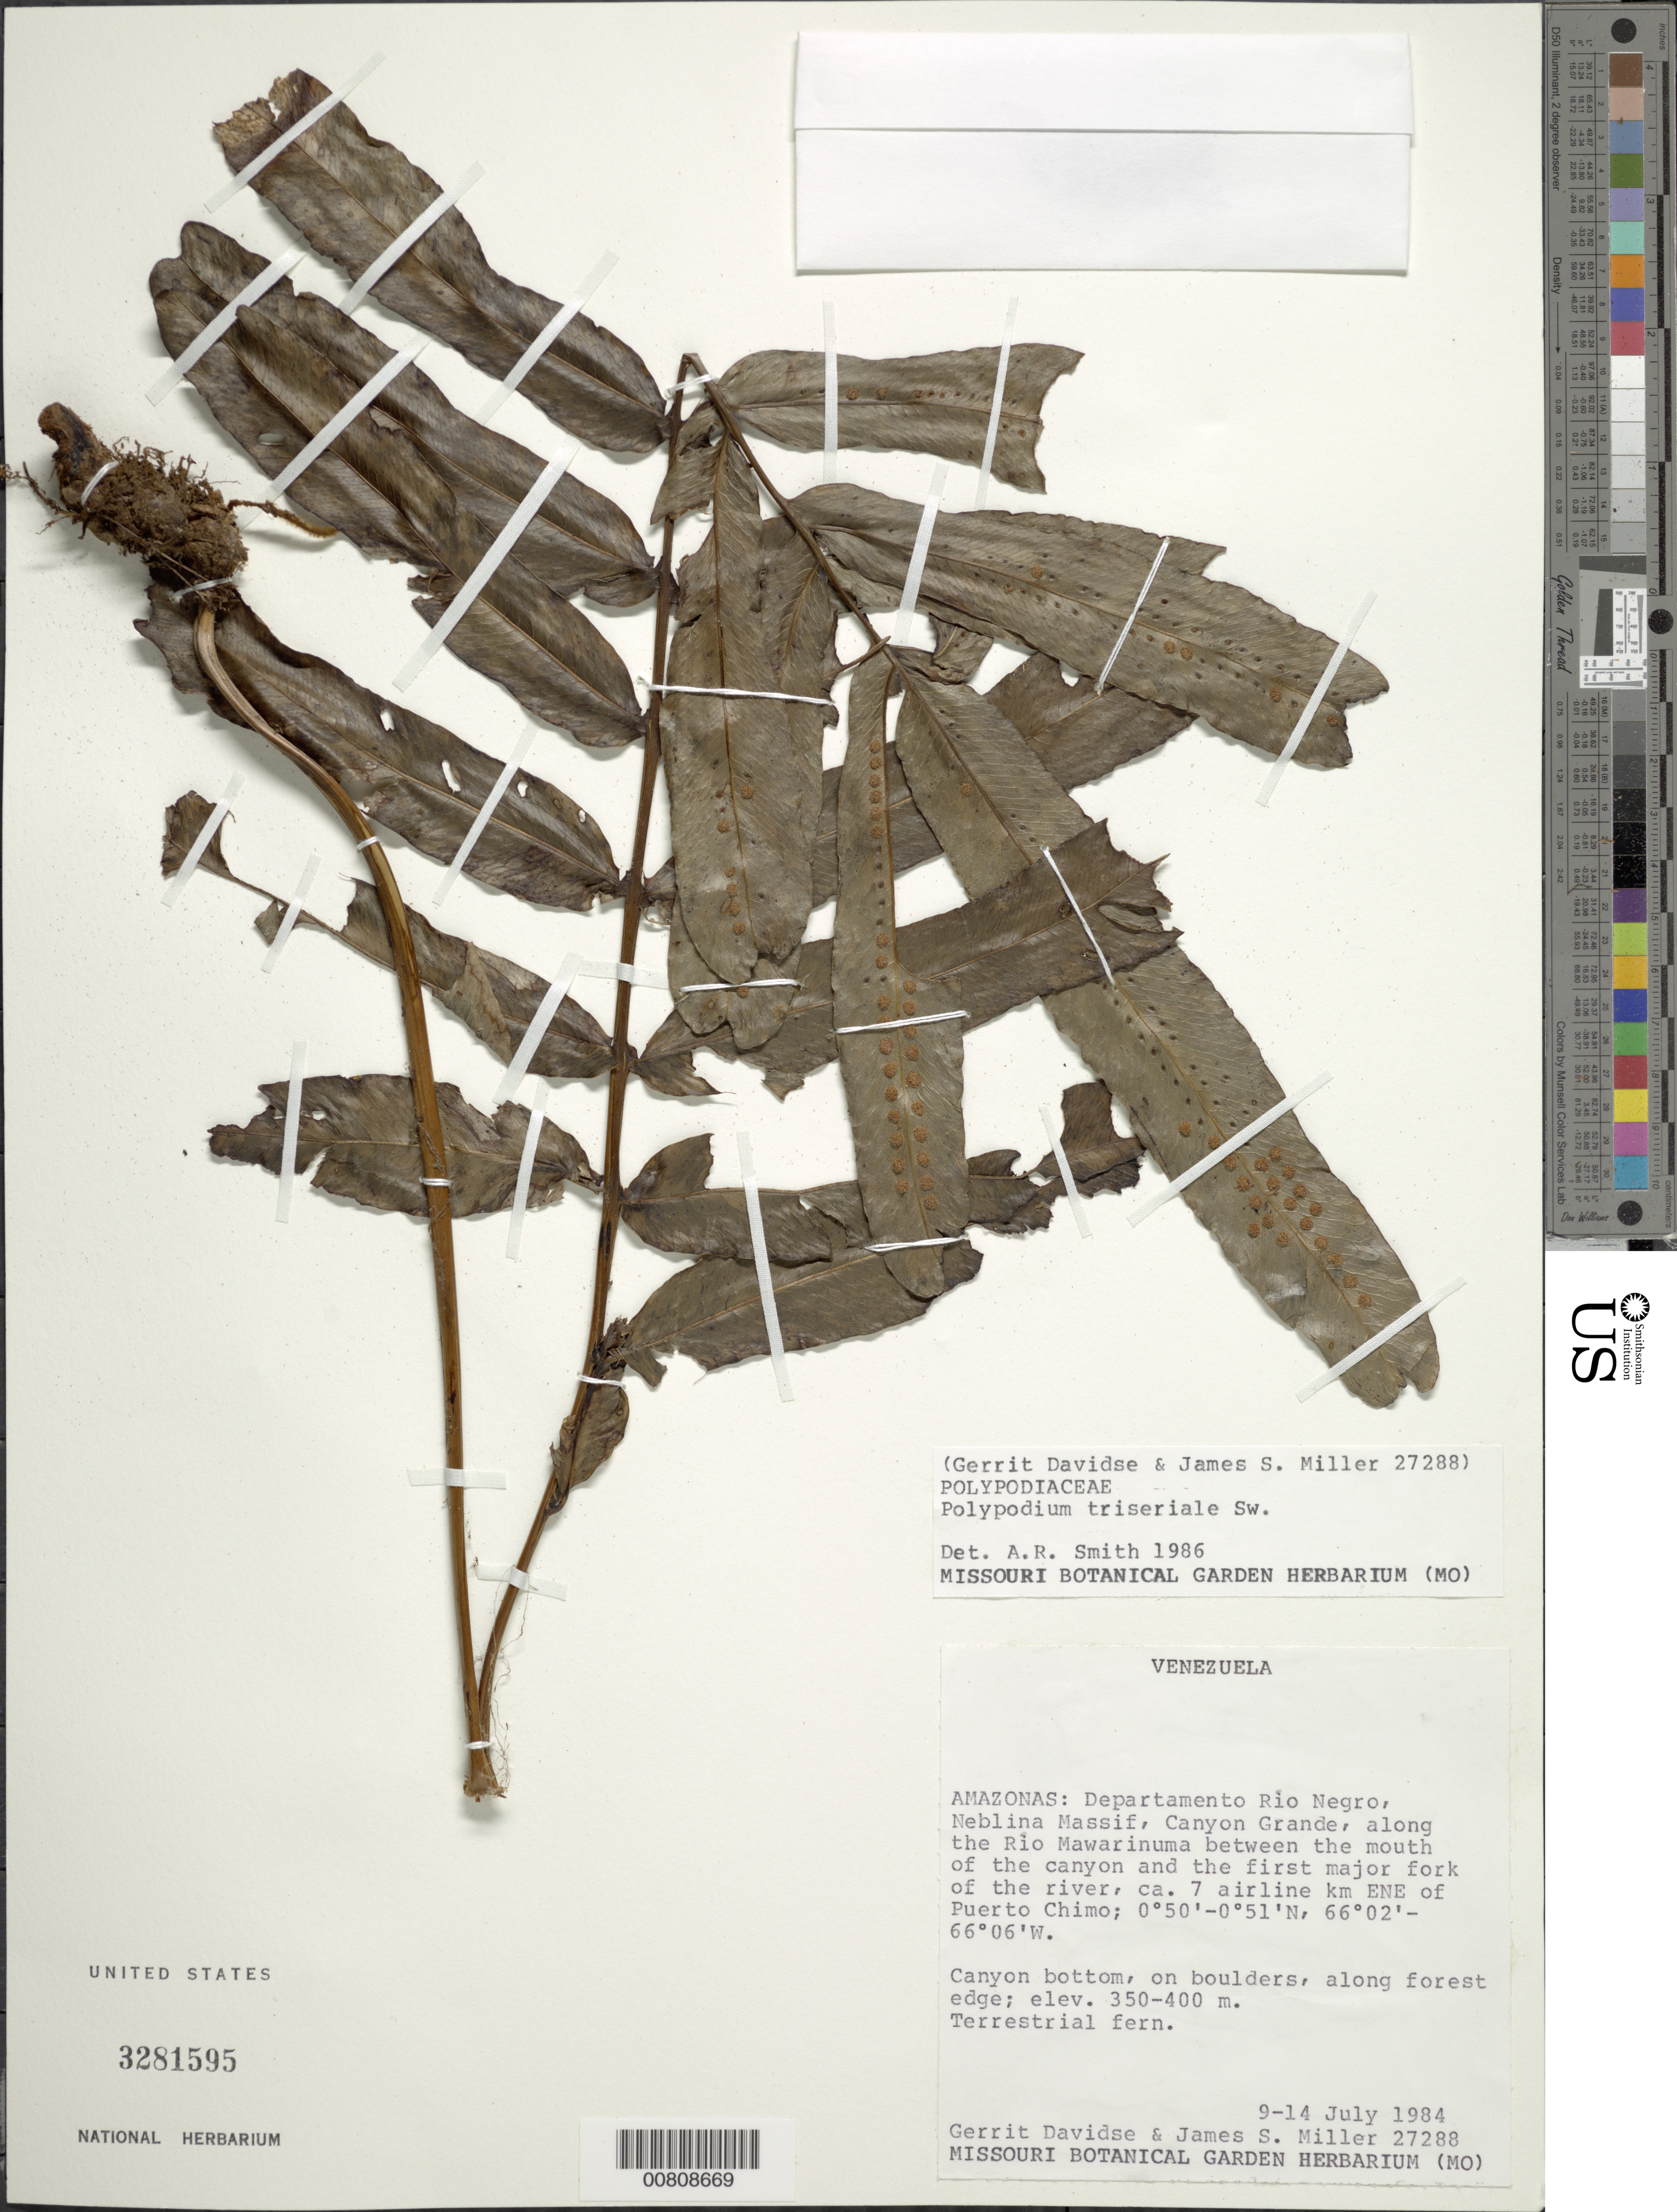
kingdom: Plantae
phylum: Tracheophyta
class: Polypodiopsida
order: Polypodiales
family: Polypodiaceae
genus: Serpocaulon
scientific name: Serpocaulon triseriale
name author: (Sw.) A.R. Sm.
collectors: G. Davidse & J. S. Miller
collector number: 27288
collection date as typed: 9-Jul-84 to 14-Jul-84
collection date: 1984-07-09/1984-07-14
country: Venezuela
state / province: Amazonas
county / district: Río Negro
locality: Neblina Massif, Canyon Grande, along Río Mawarinuma, 7 airline km E-NE of Puerto Chimo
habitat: Canyon bottom, on boulders, along forest edge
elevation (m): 350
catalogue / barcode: US 3281595